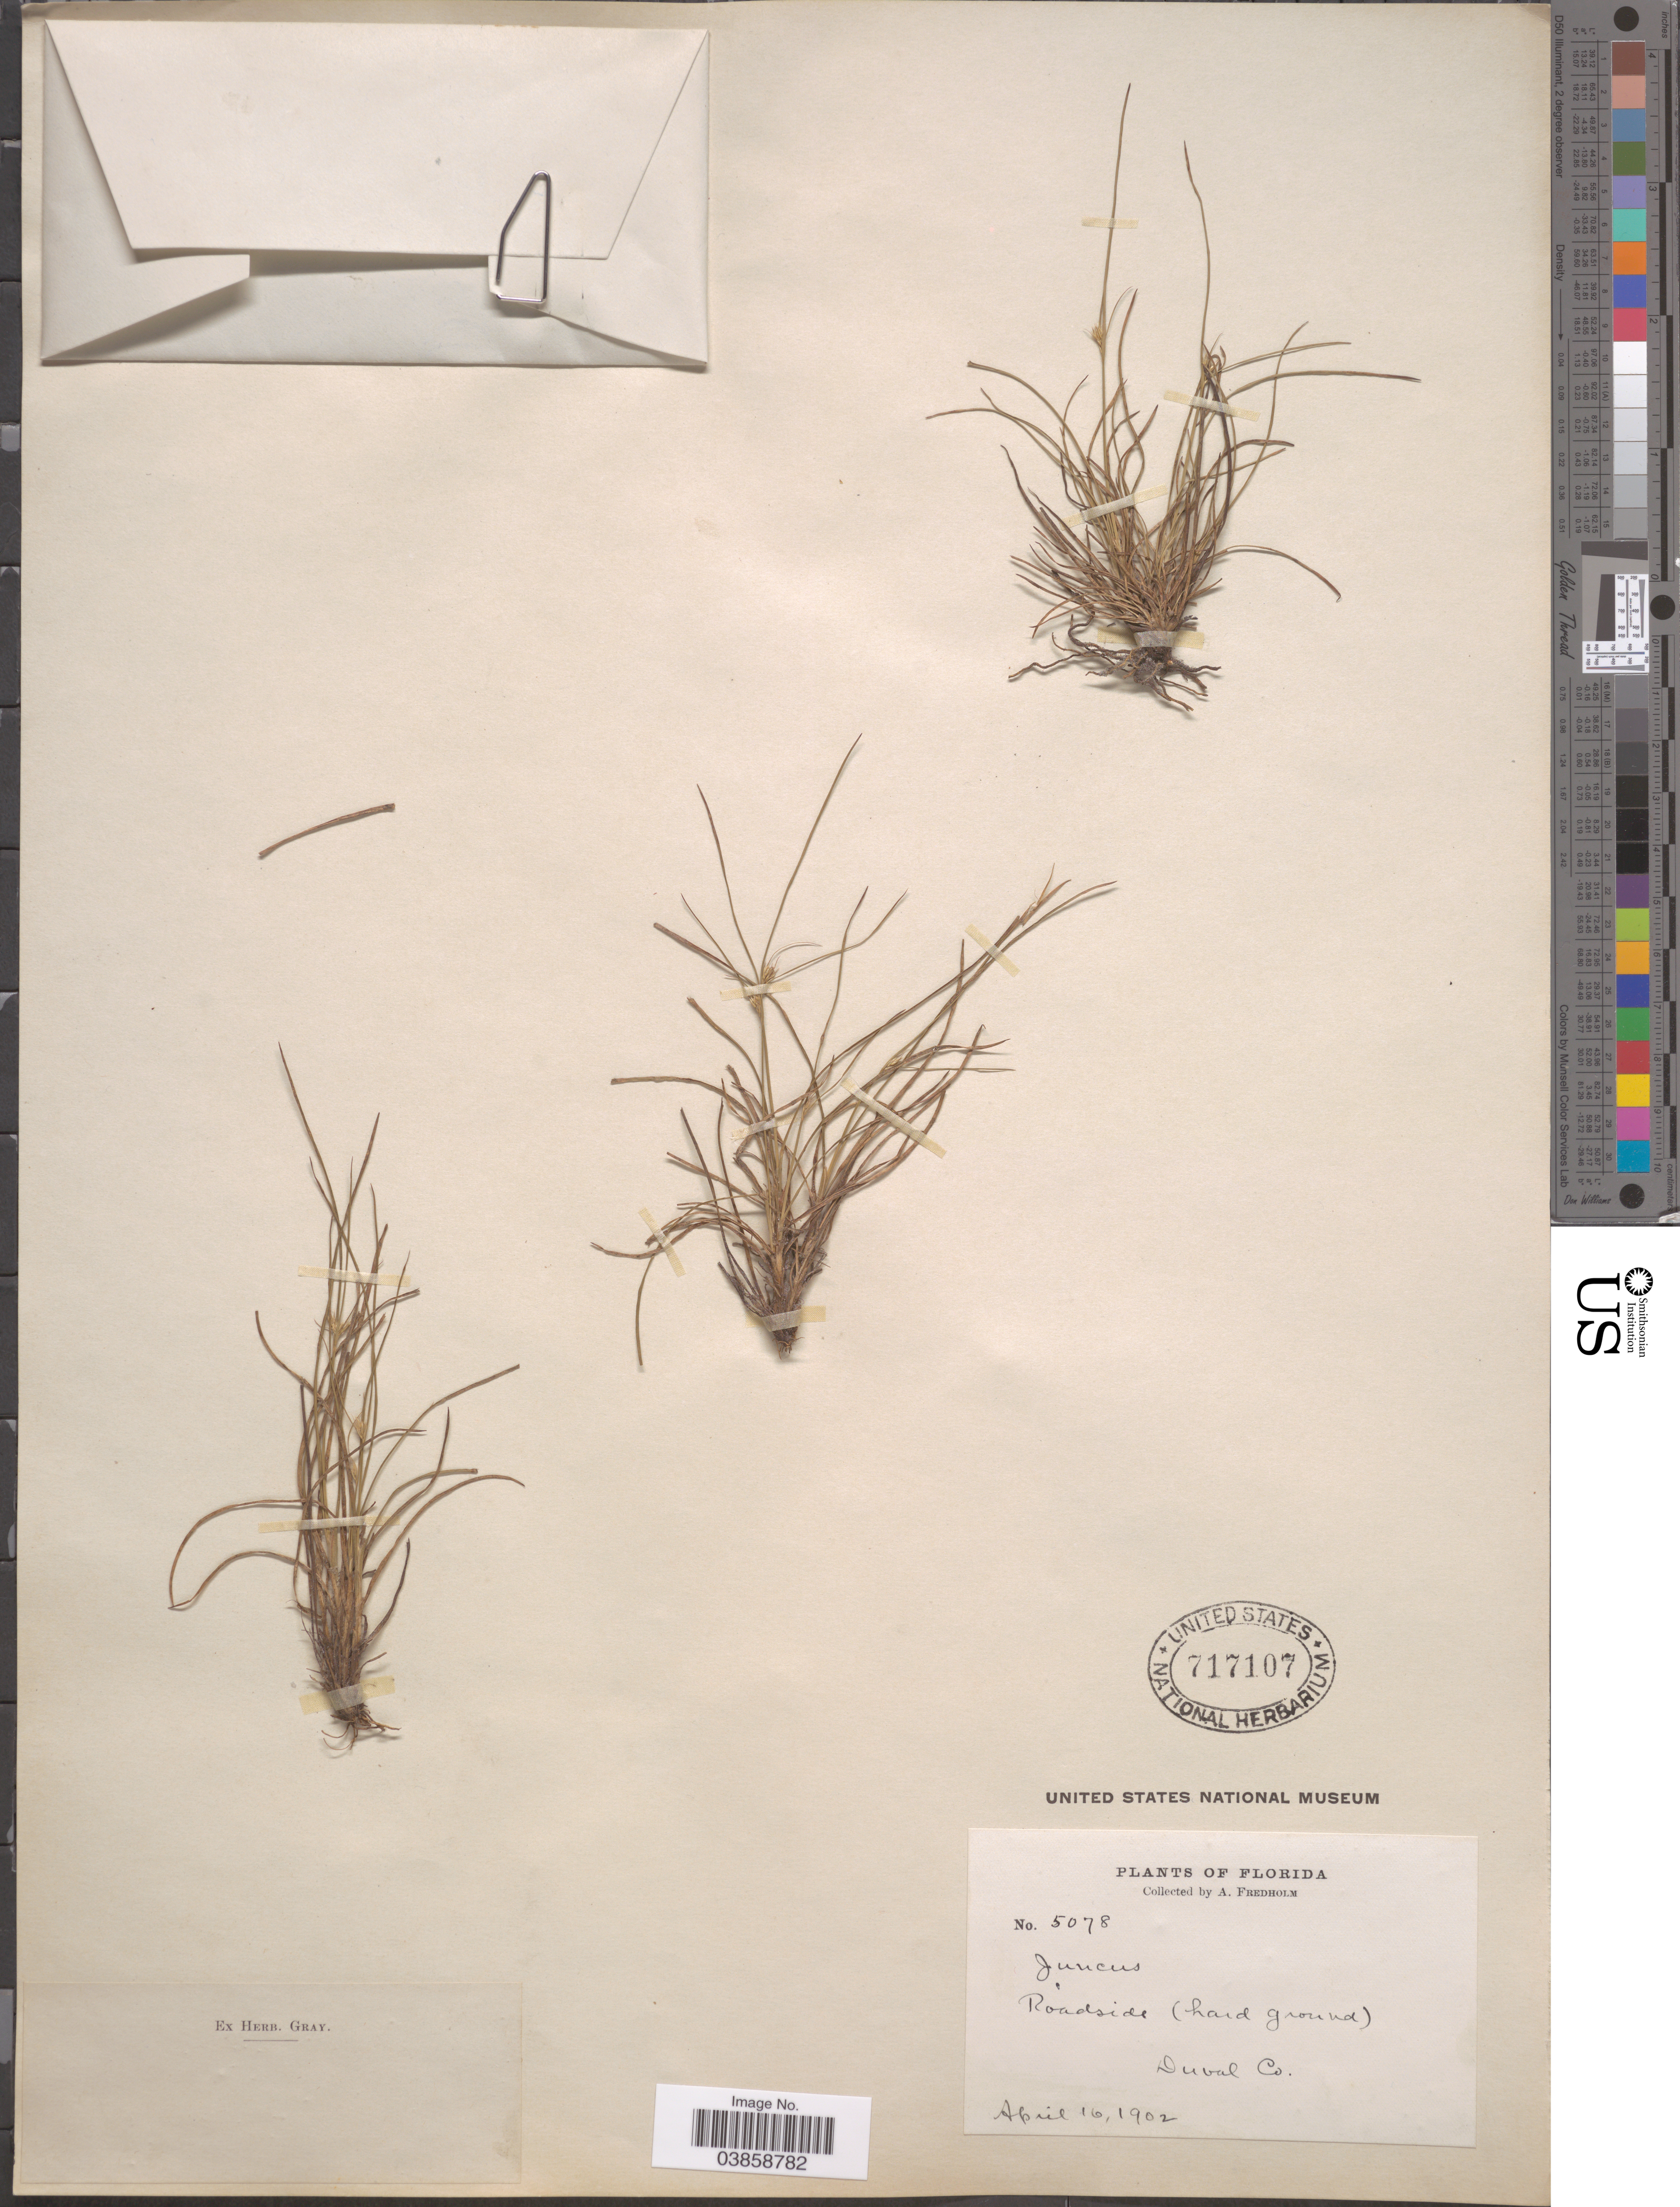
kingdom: Plantae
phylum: Tracheophyta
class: Liliopsida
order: Poales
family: Juncaceae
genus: Juncus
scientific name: Juncus sp.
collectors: A. Fredholm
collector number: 5078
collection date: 1902-04-16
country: United States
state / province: Florida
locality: Duval Co.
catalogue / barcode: US 717107